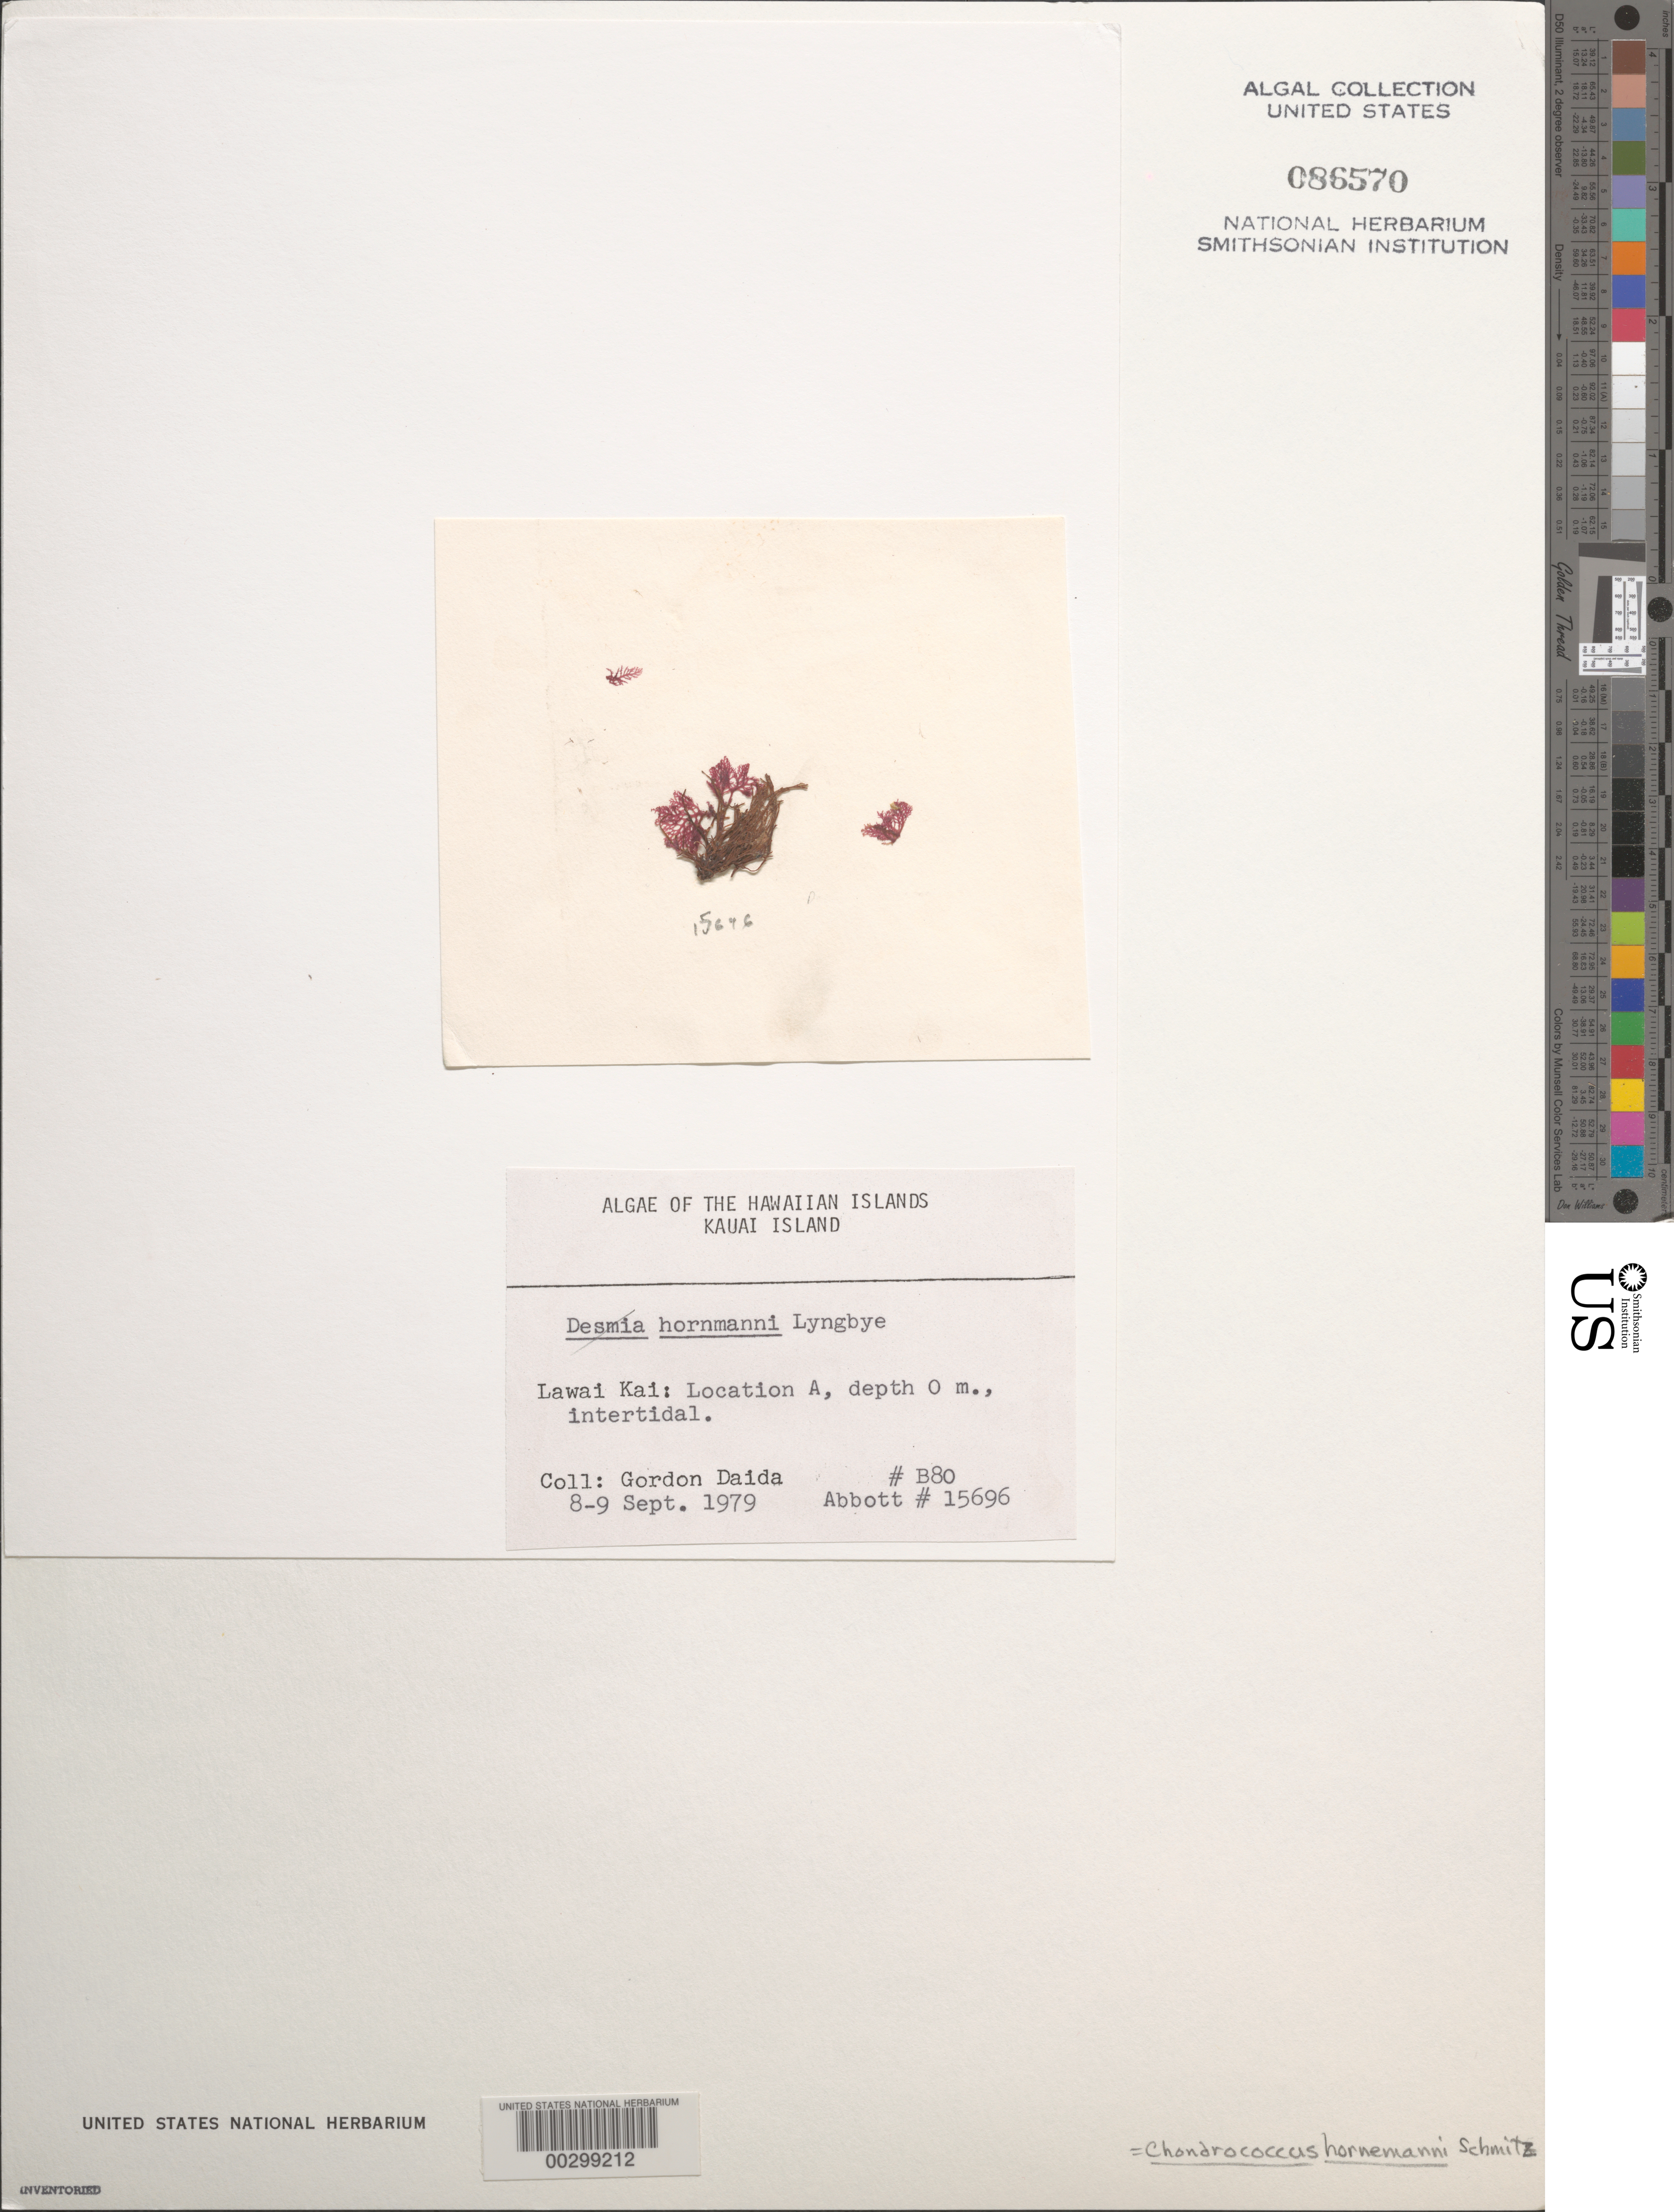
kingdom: Plantae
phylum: Rhodophyta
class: Florideophyceae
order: Gigartinales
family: Rhizophyllidaceae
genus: Portieria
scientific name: Portieria hornemannii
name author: (Lyngbye) P.C. Silva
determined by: Algae name updating Project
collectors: G. Daida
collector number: B80 & IAA 15696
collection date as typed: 08 Sep 1979 to 09 Sep 1979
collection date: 1979-09-08/1979-09-09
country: United States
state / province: Hawaii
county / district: Kaui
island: Kaua'i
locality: Lawai Kai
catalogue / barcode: US 86570